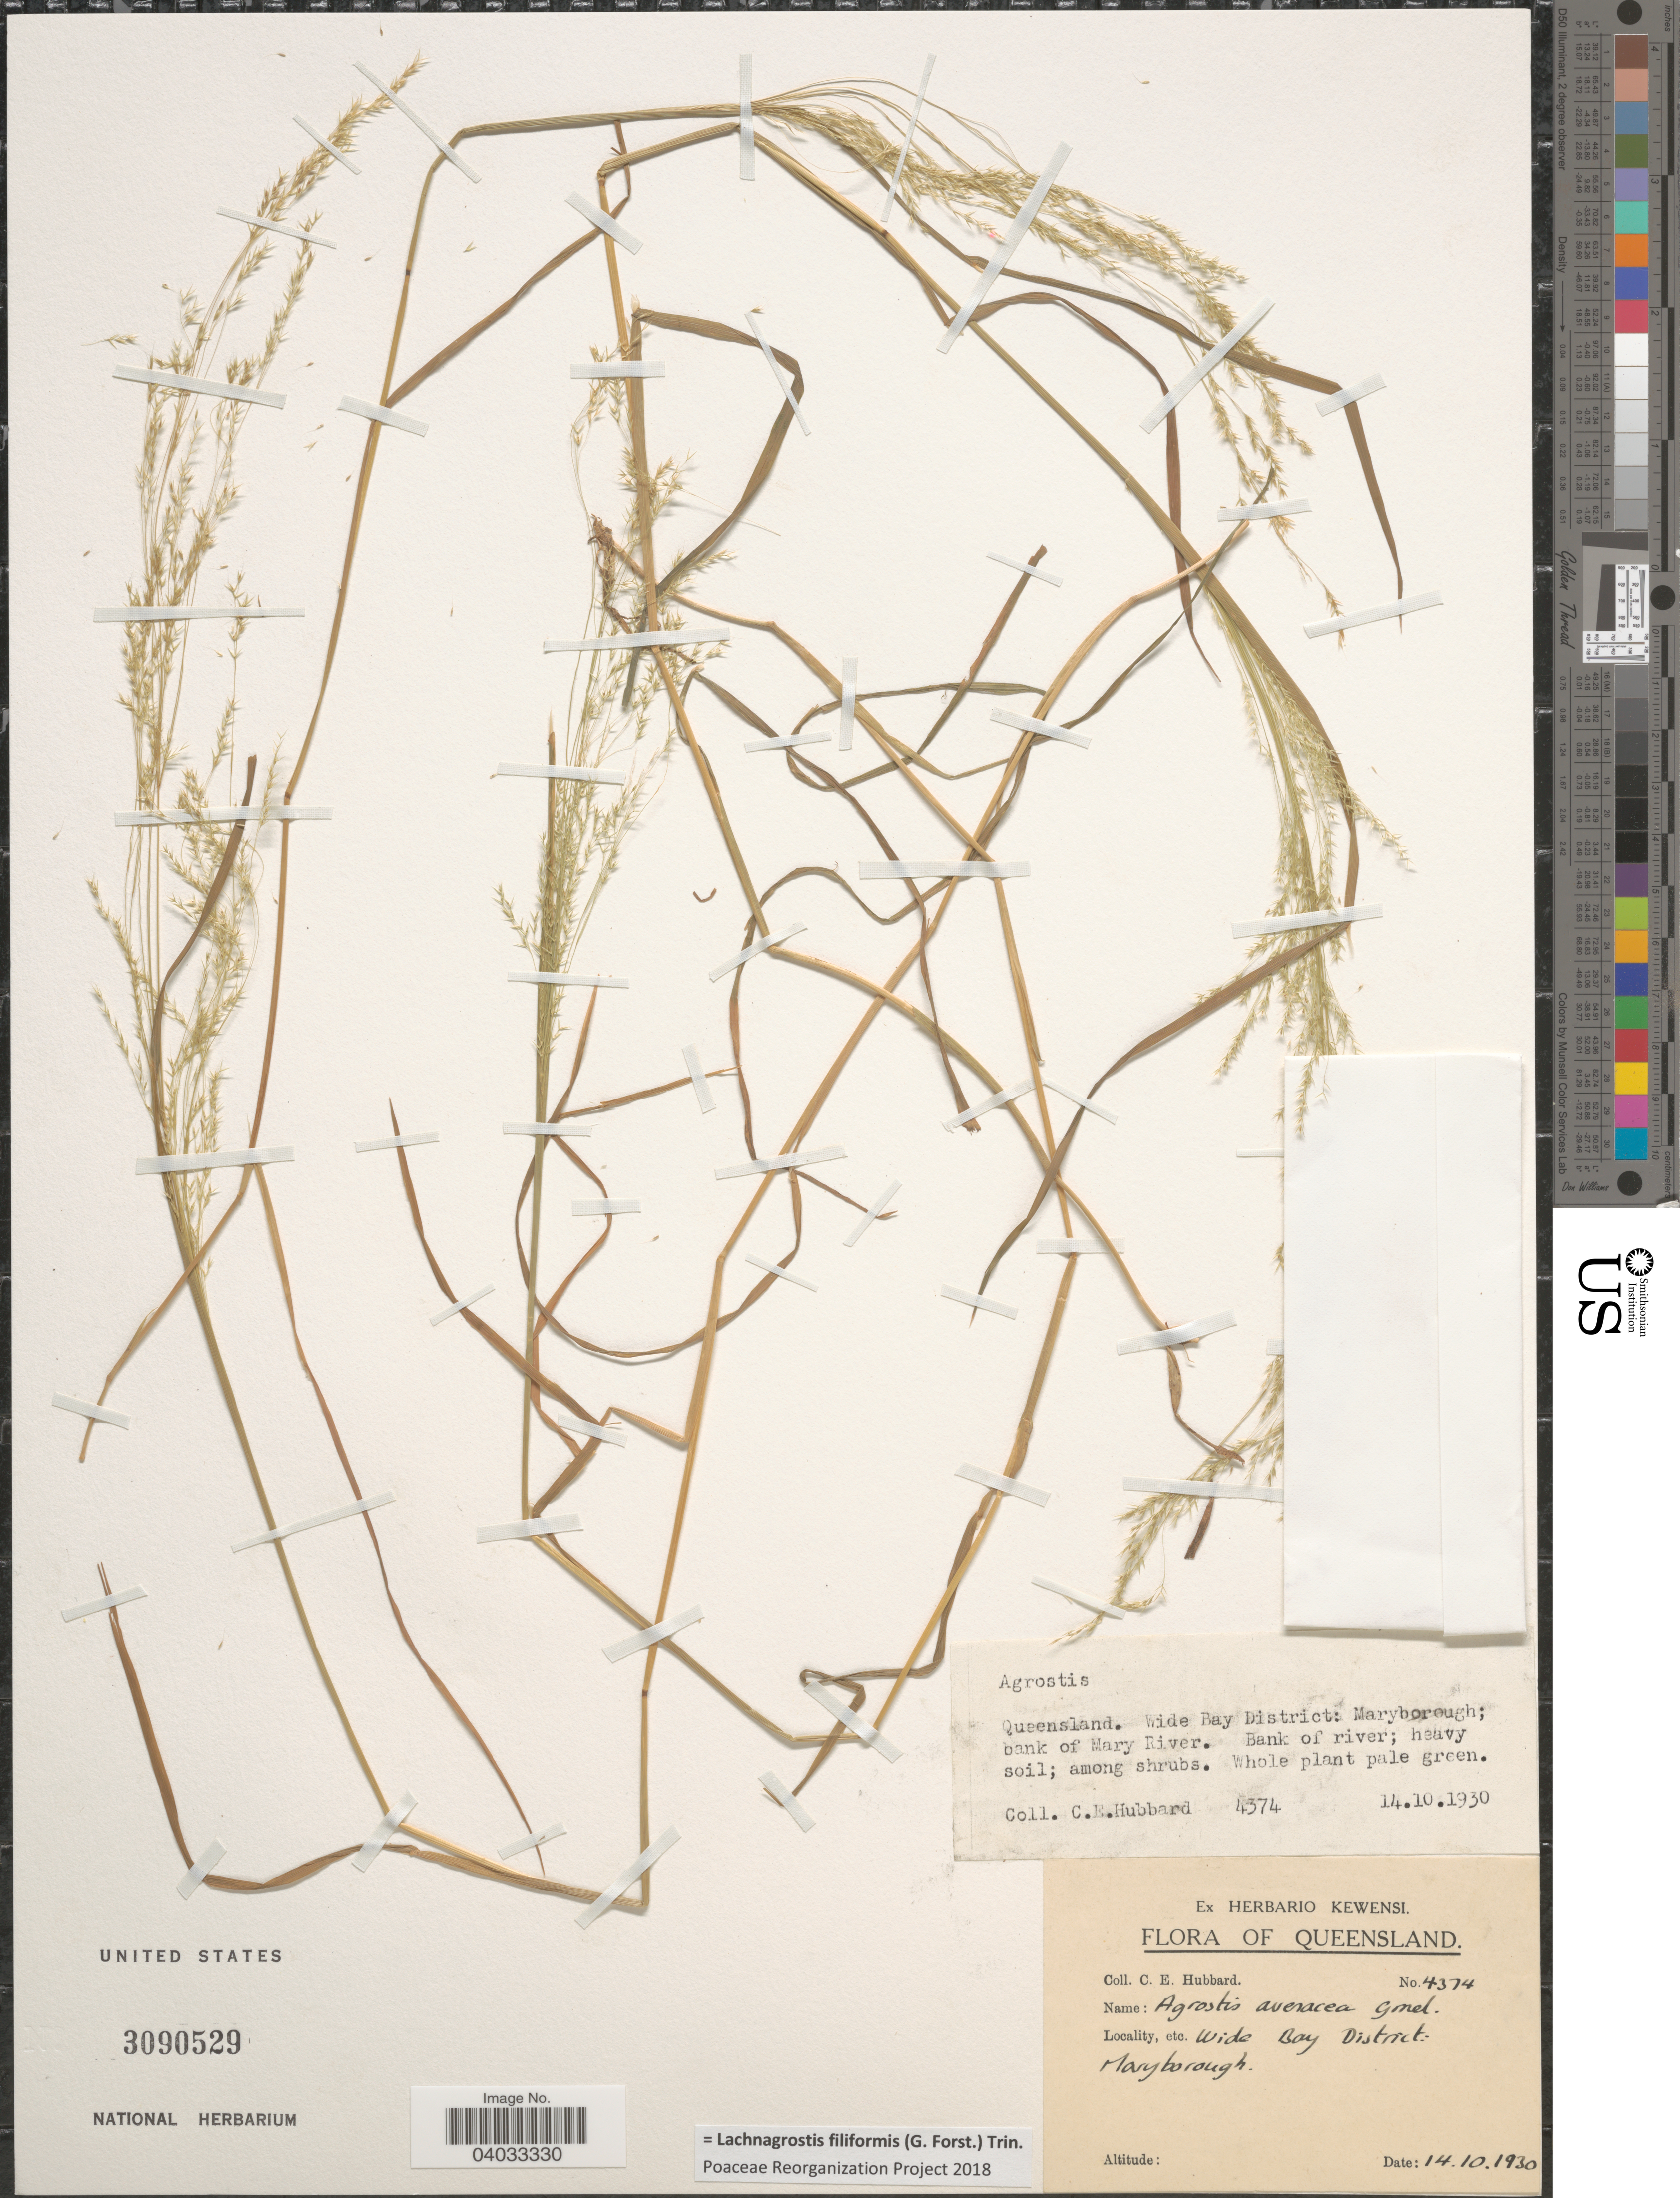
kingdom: Plantae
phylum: Tracheophyta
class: Liliopsida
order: Poales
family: Poaceae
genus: Lachnagrostis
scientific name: Lachnagrostis filiformis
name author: (J.R. Forst.) Trin.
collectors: C. E. Hubbard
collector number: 4374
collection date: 1930-10-14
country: Australia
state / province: Queensland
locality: Wide Bay District: Maryborough; bank of Mary River.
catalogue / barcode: US 3090529